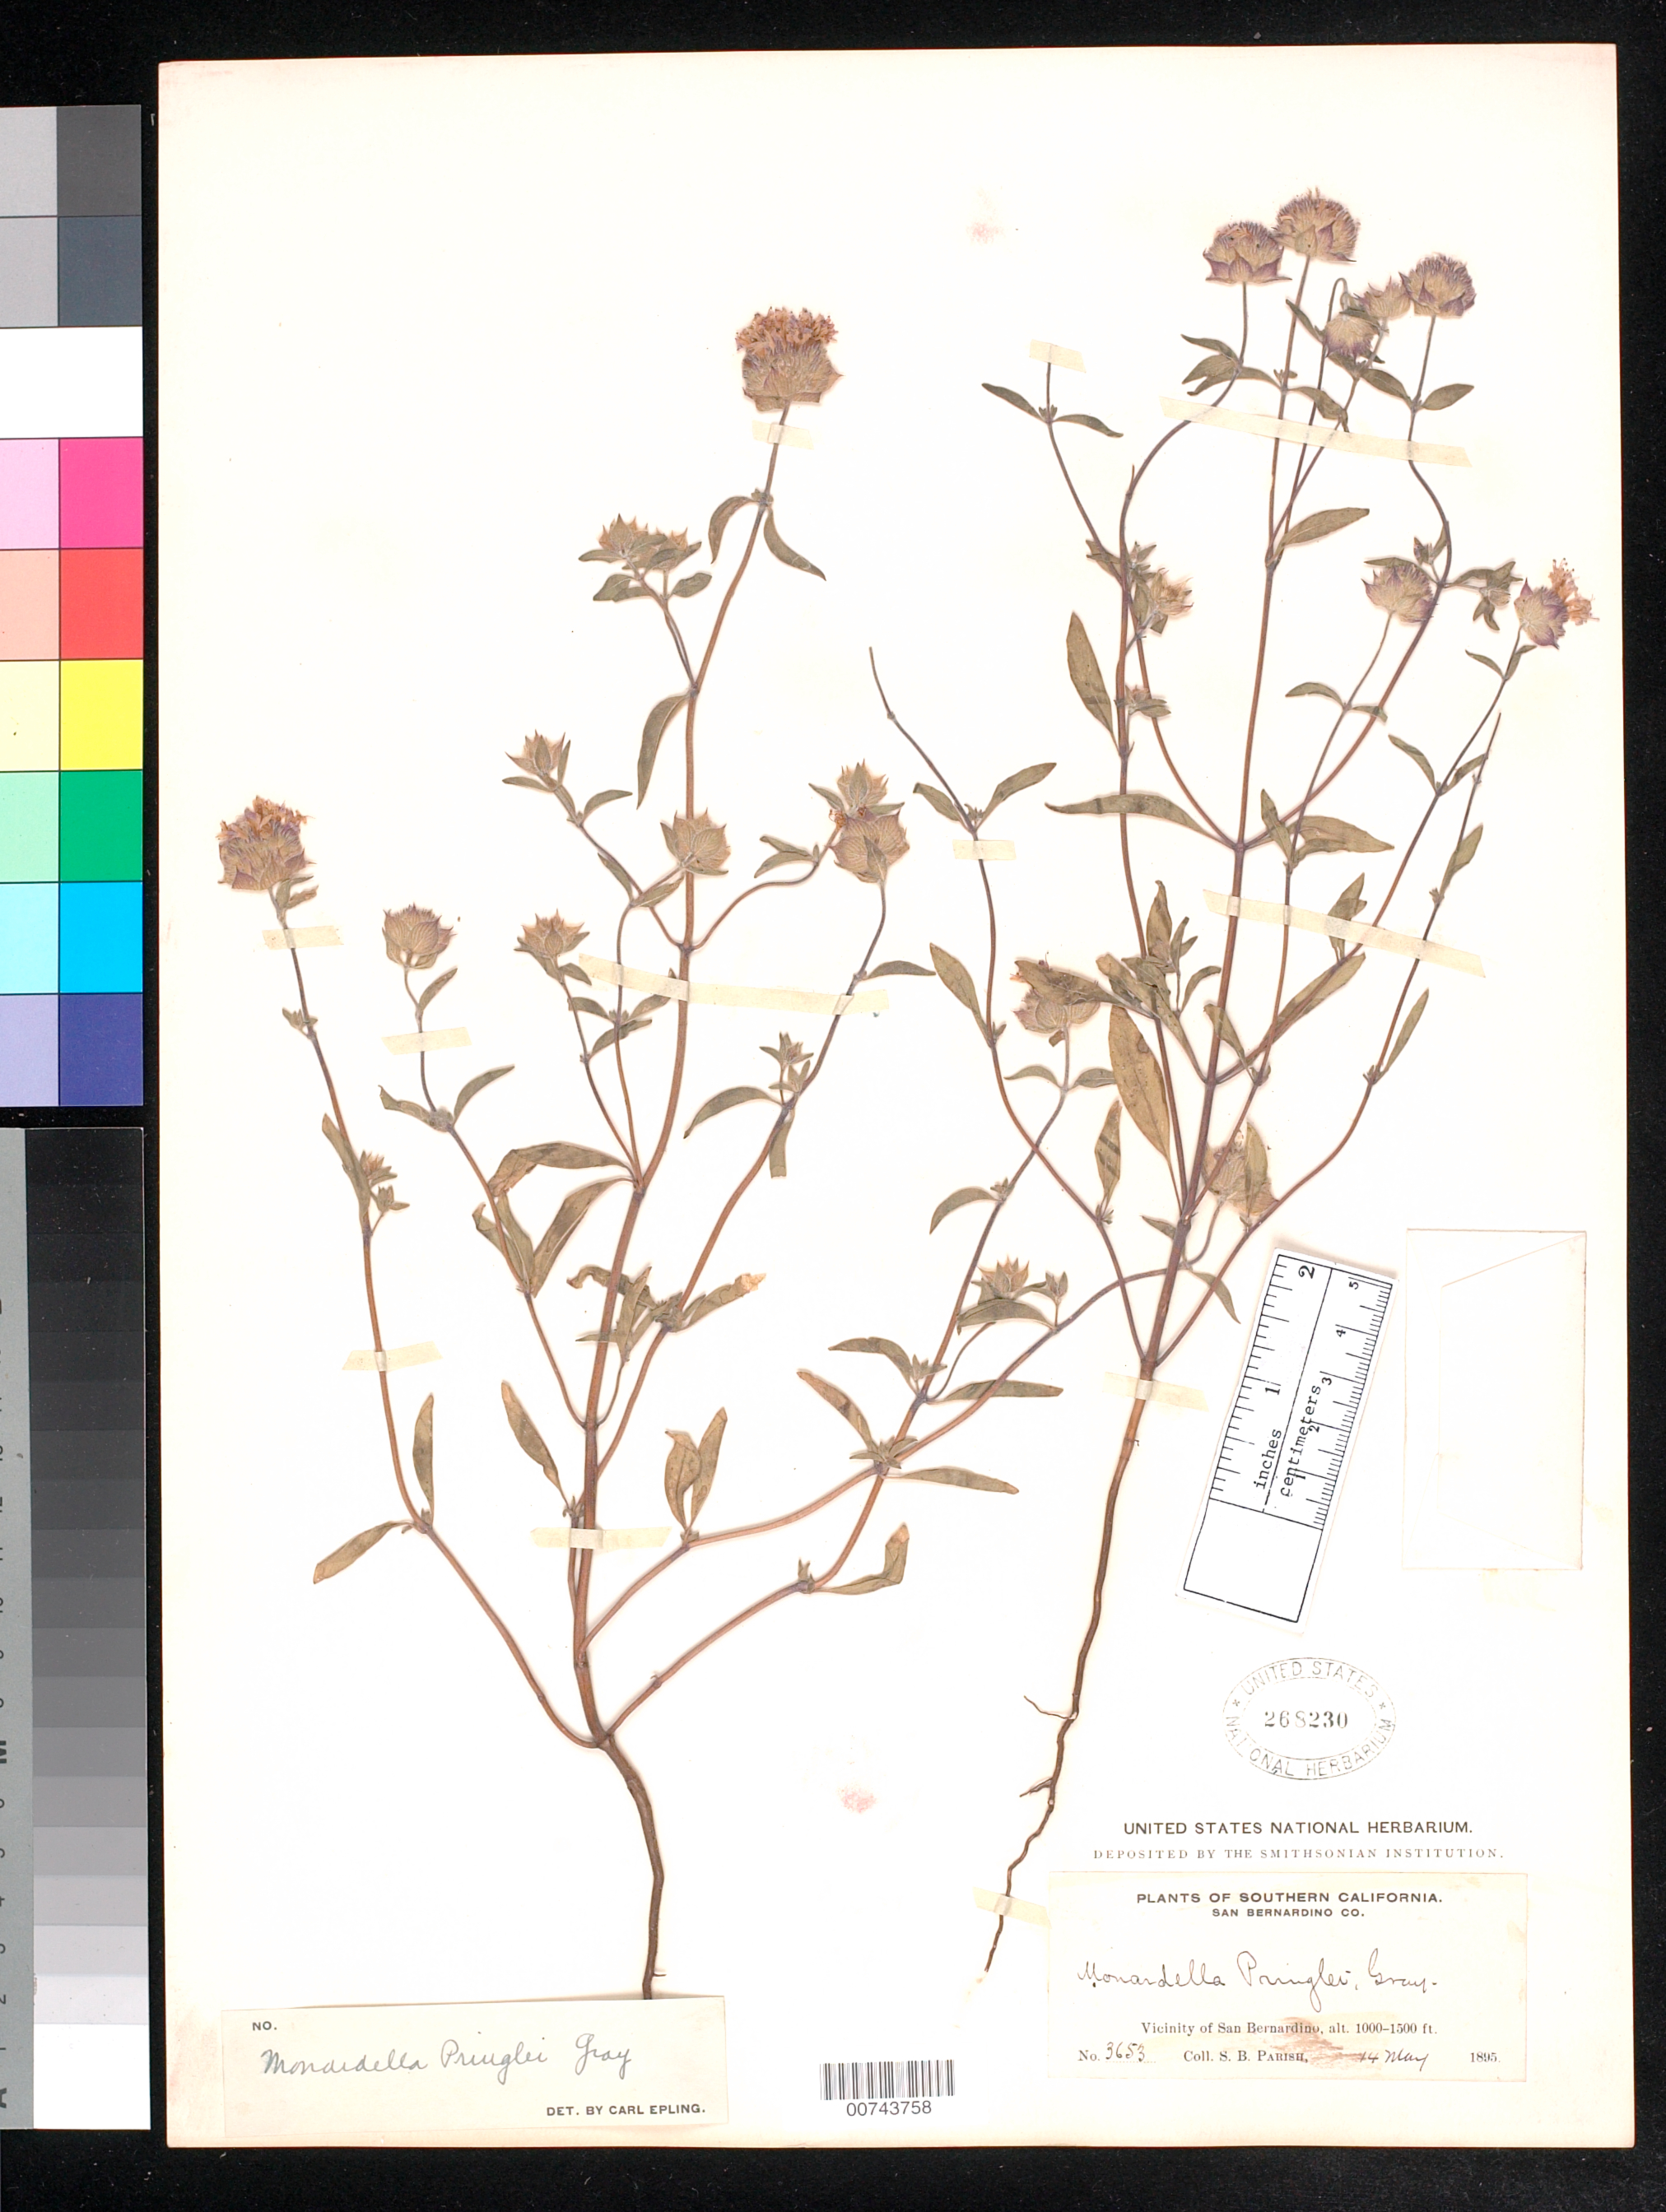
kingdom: Plantae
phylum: Tracheophyta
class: Magnoliopsida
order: Lamiales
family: Lamiaceae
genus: Monardella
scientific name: Monardella pringlei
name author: A. Gray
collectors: S. B. Parish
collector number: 3653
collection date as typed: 14 May 1895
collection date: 1895-05-14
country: United States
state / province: California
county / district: San Bernardino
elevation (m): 305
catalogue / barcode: US 268230